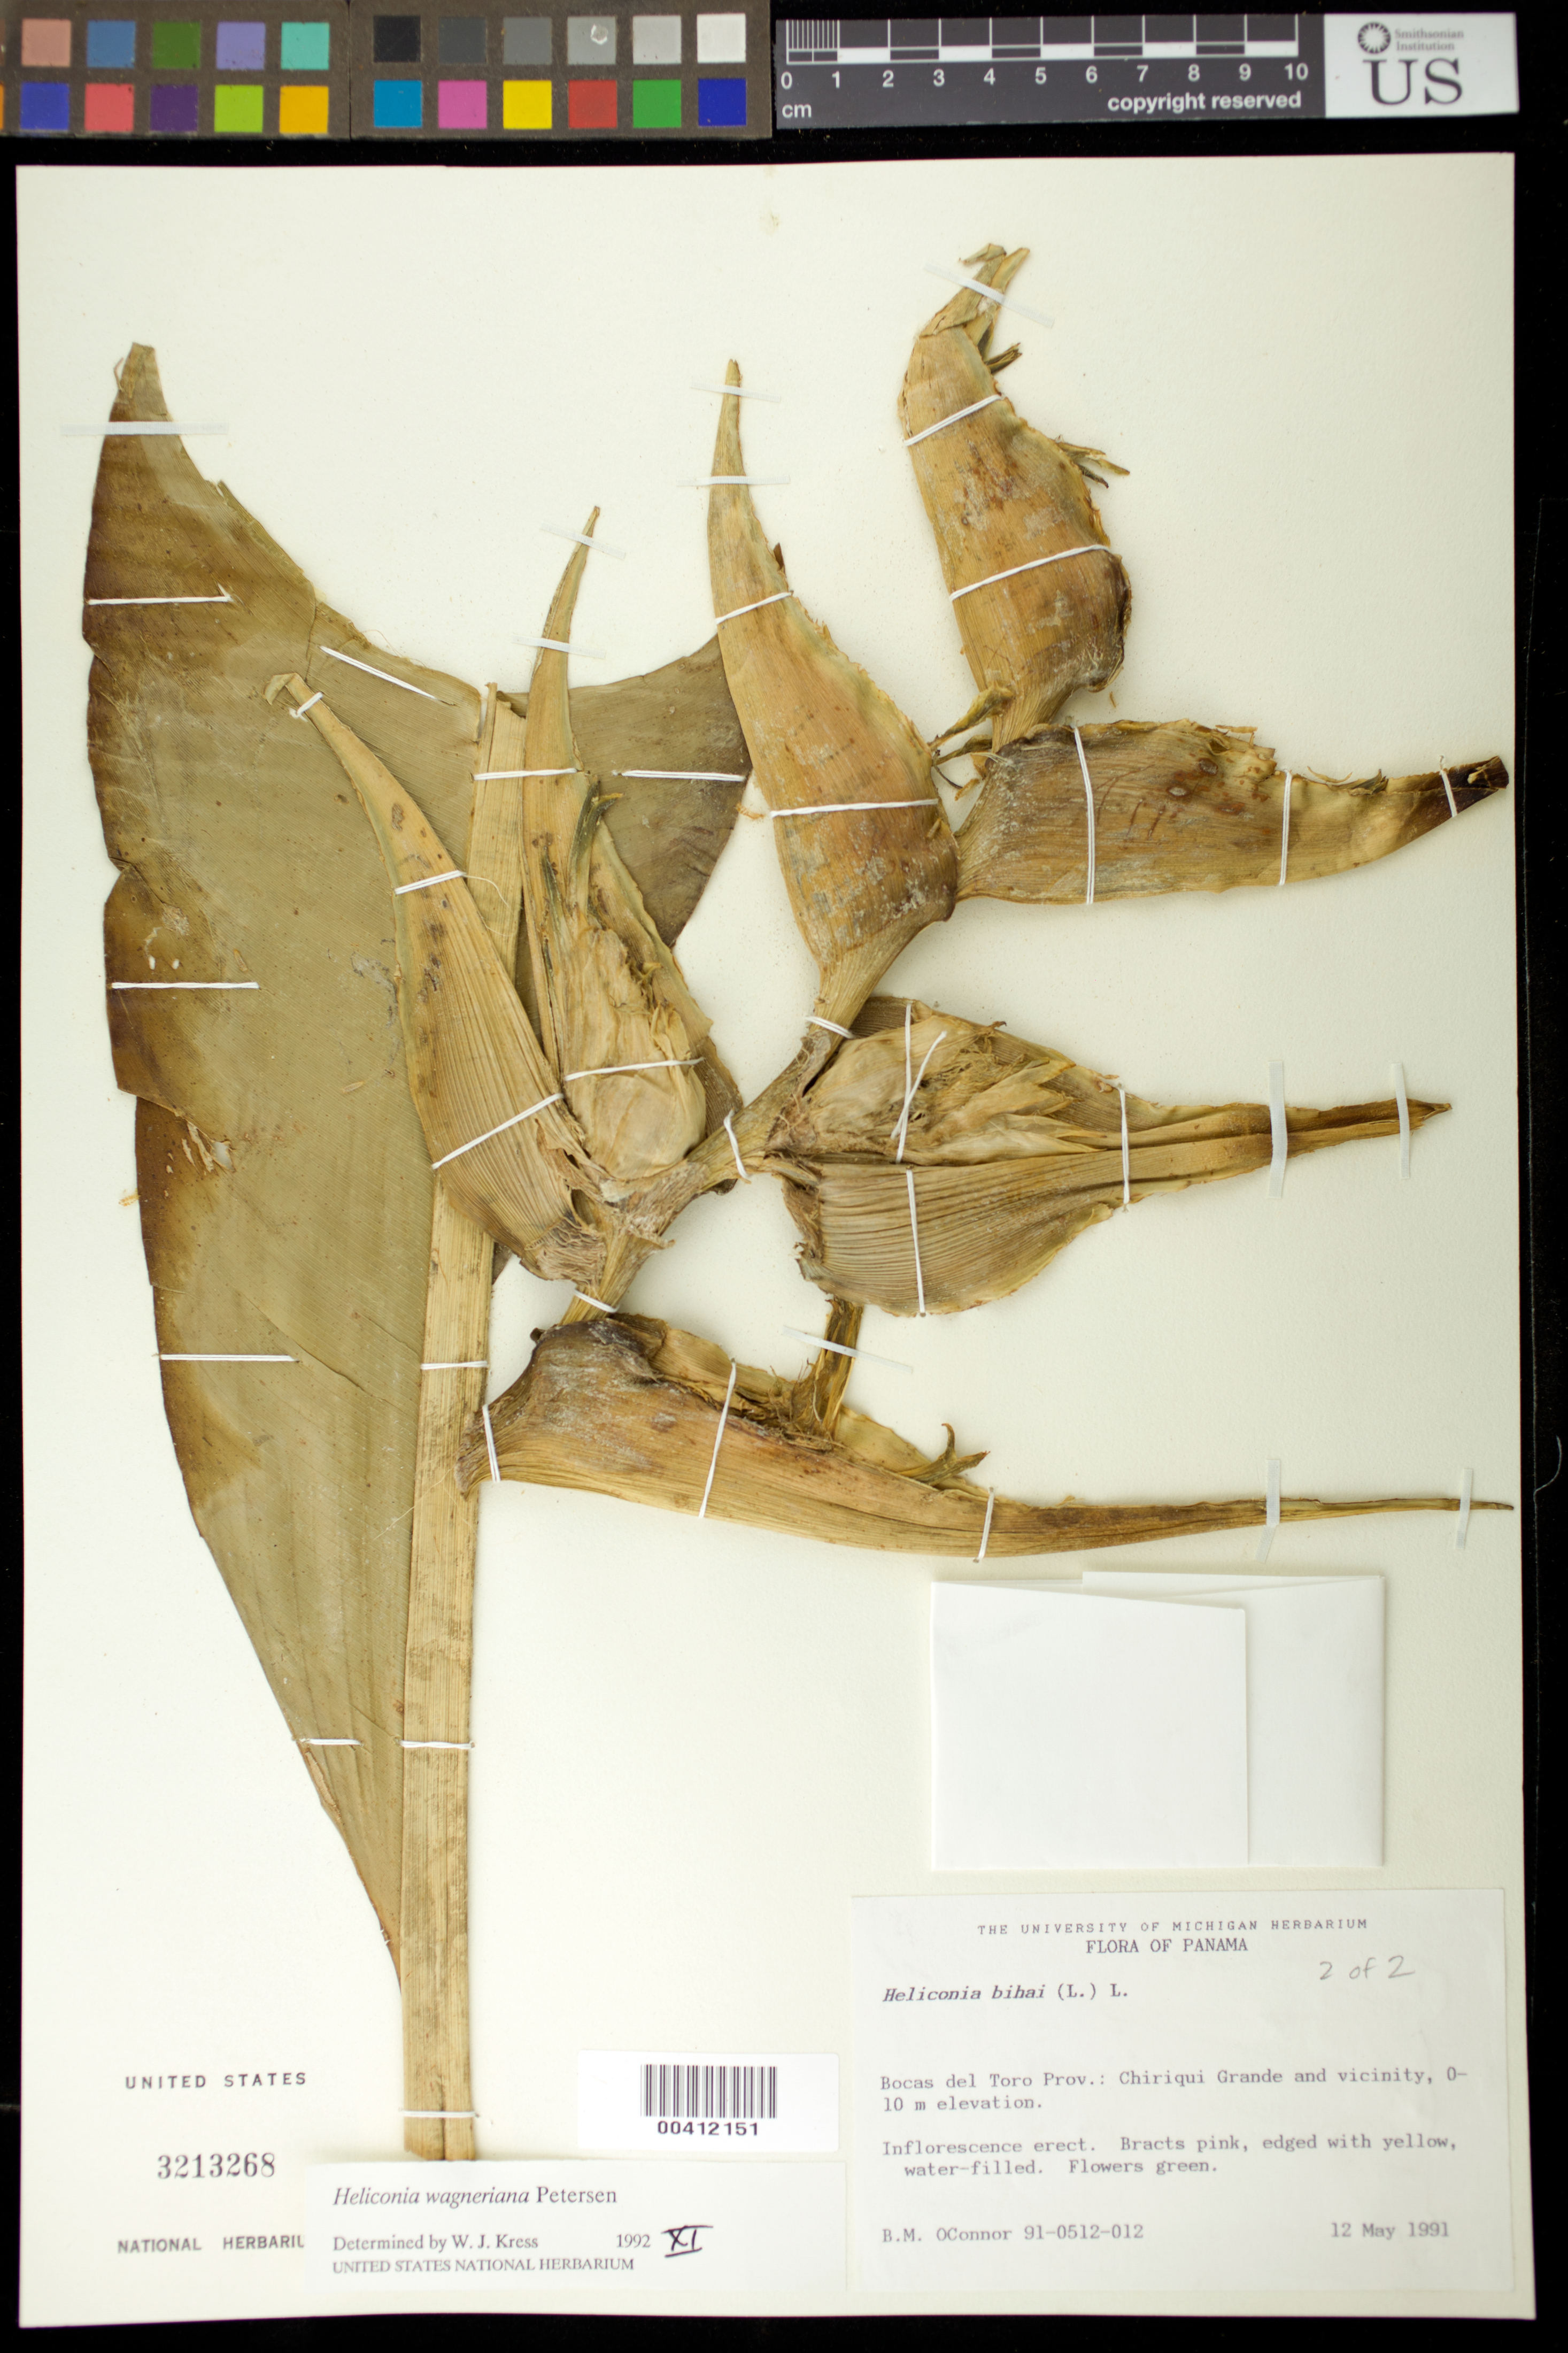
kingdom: Plantae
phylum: Tracheophyta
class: Liliopsida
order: Zingiberales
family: Heliconiaceae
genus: Heliconia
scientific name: Heliconia wagneriana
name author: Petersen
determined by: Kress, W. J., (US), Smithsonian Institution - National Museum of Natural History (UNITED STATES)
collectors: B. O'connor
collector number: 91-0512-012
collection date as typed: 12 May 1991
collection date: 1991-05-12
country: Panama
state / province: Bocas del Toro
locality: Chiriqui Grande and vicinity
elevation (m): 0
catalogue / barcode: US 3213268